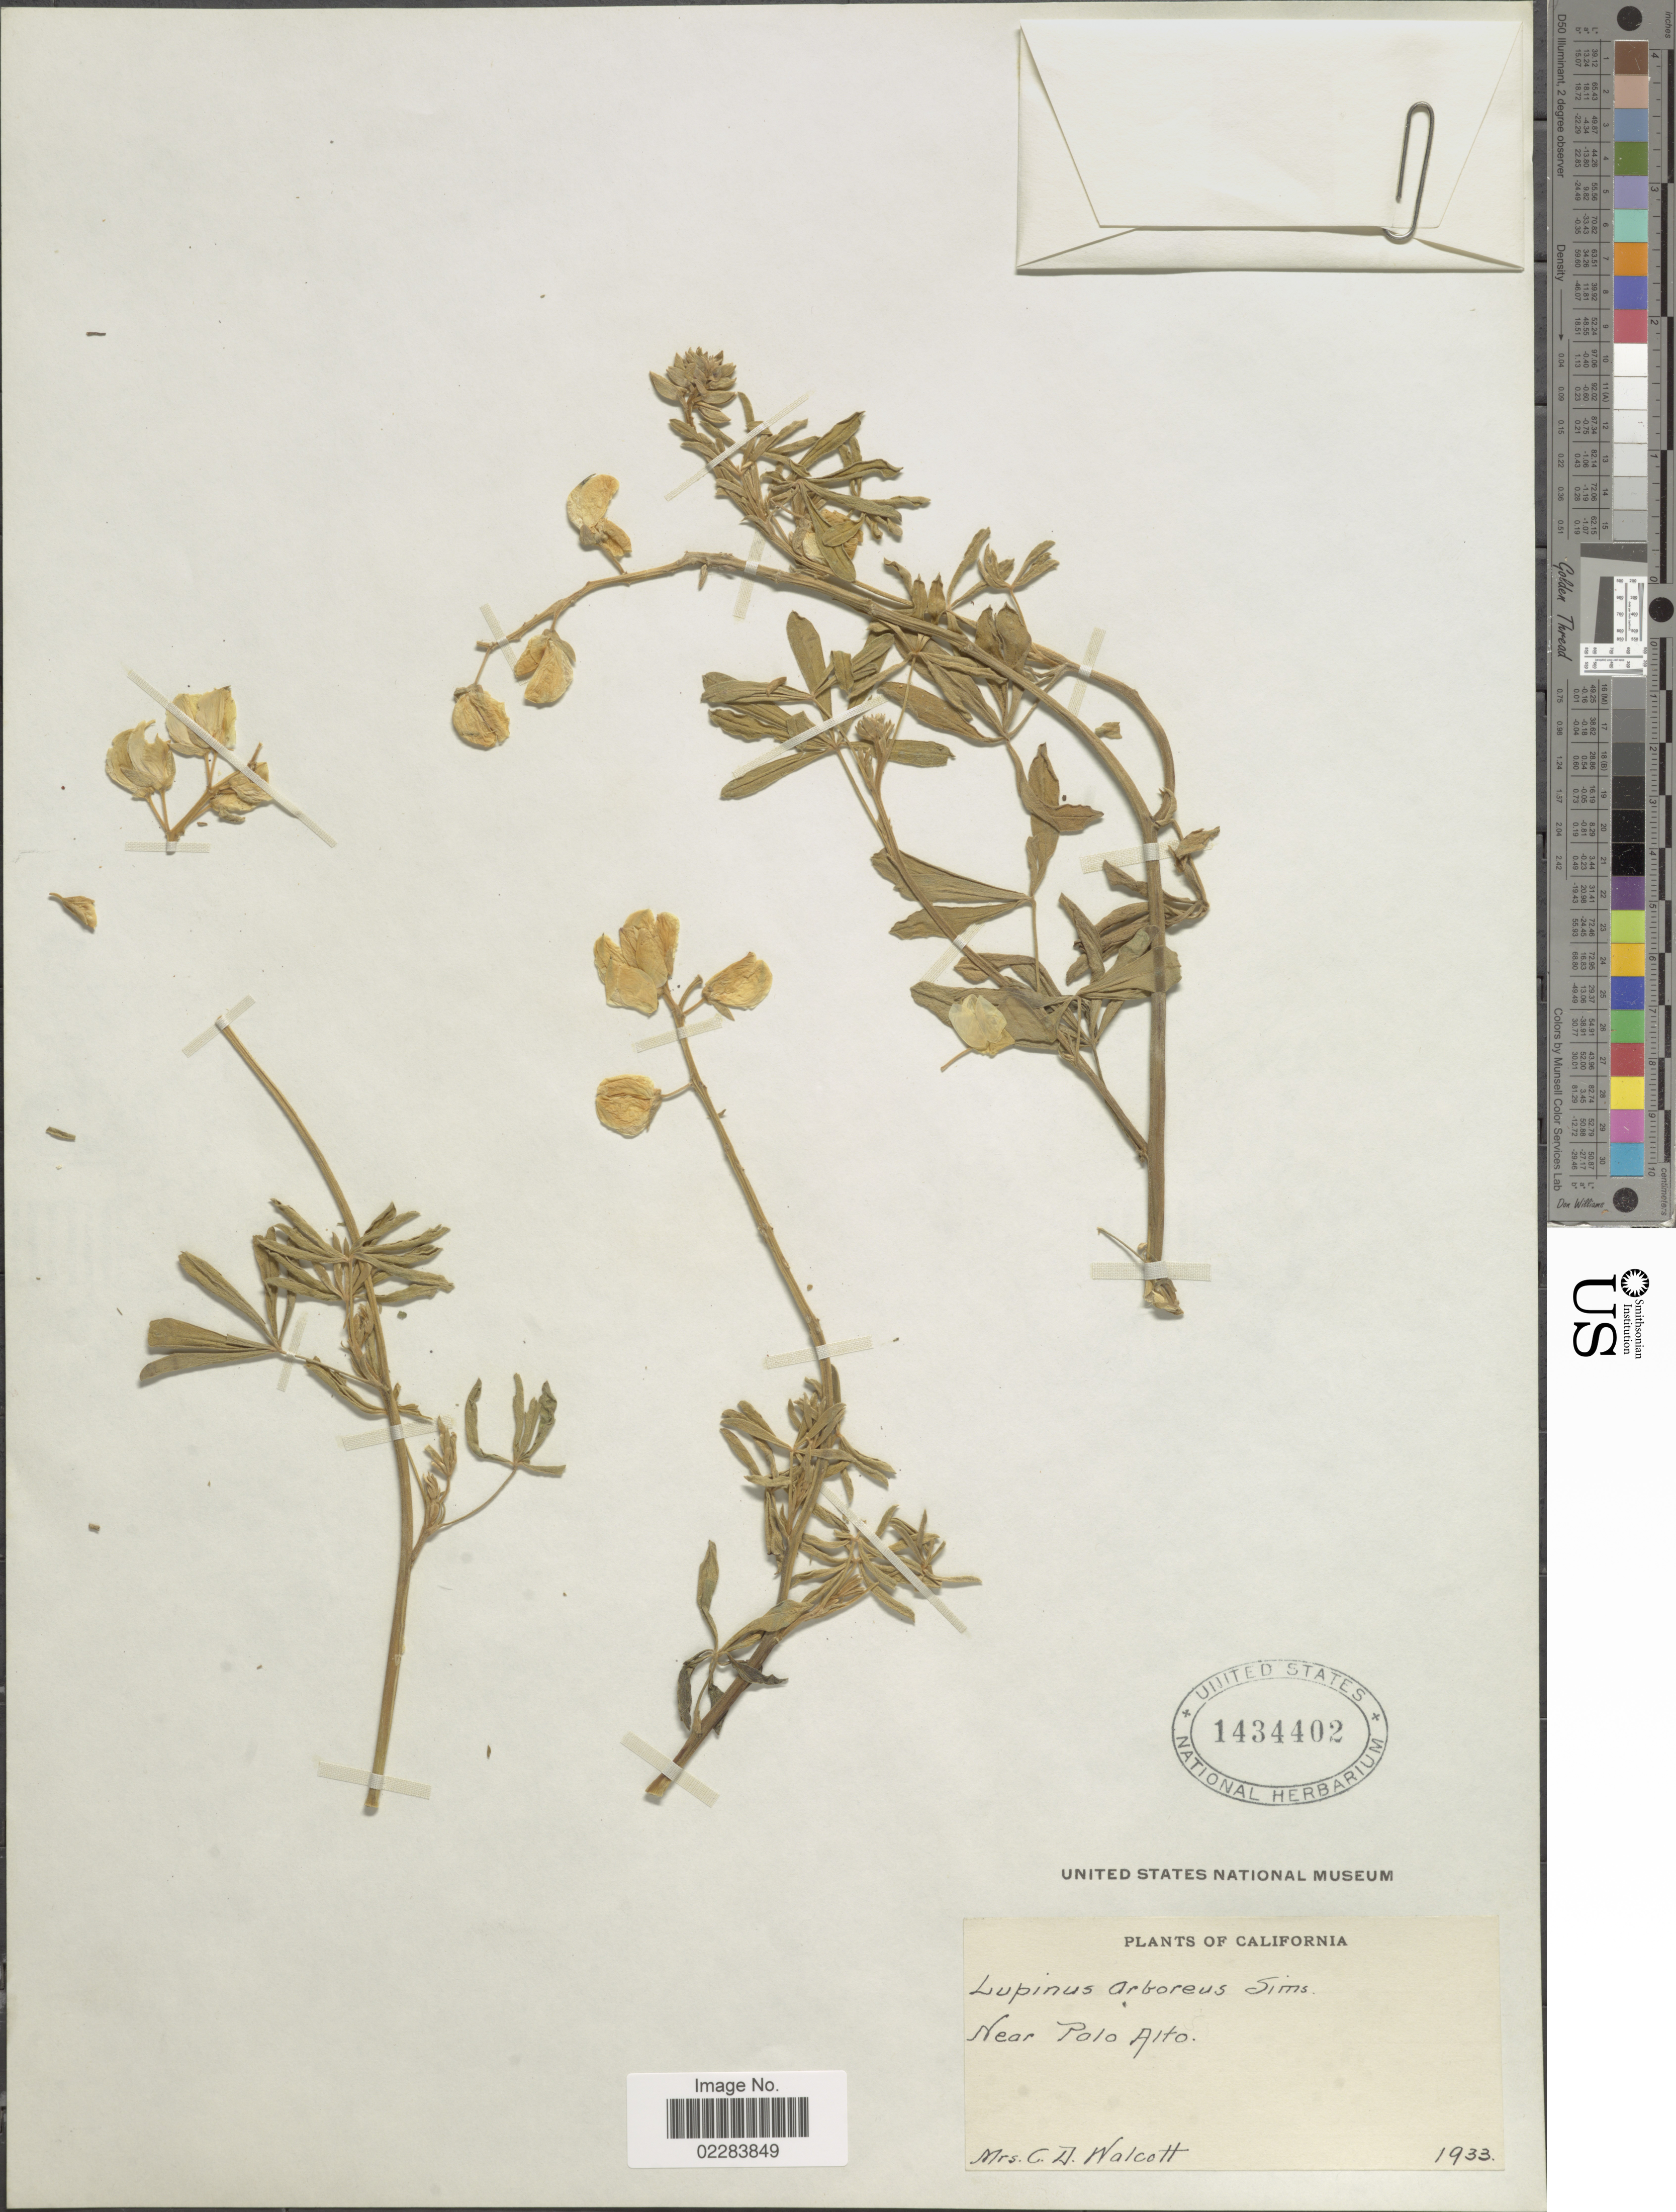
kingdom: Plantae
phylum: Tracheophyta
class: Magnoliopsida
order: Fabales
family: Fabaceae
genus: Lupinus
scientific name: Lupinus arboreus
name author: Sims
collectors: C. Walcott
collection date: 1933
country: United States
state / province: California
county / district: Santa Clara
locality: Near Palo Alto.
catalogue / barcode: US 1434402